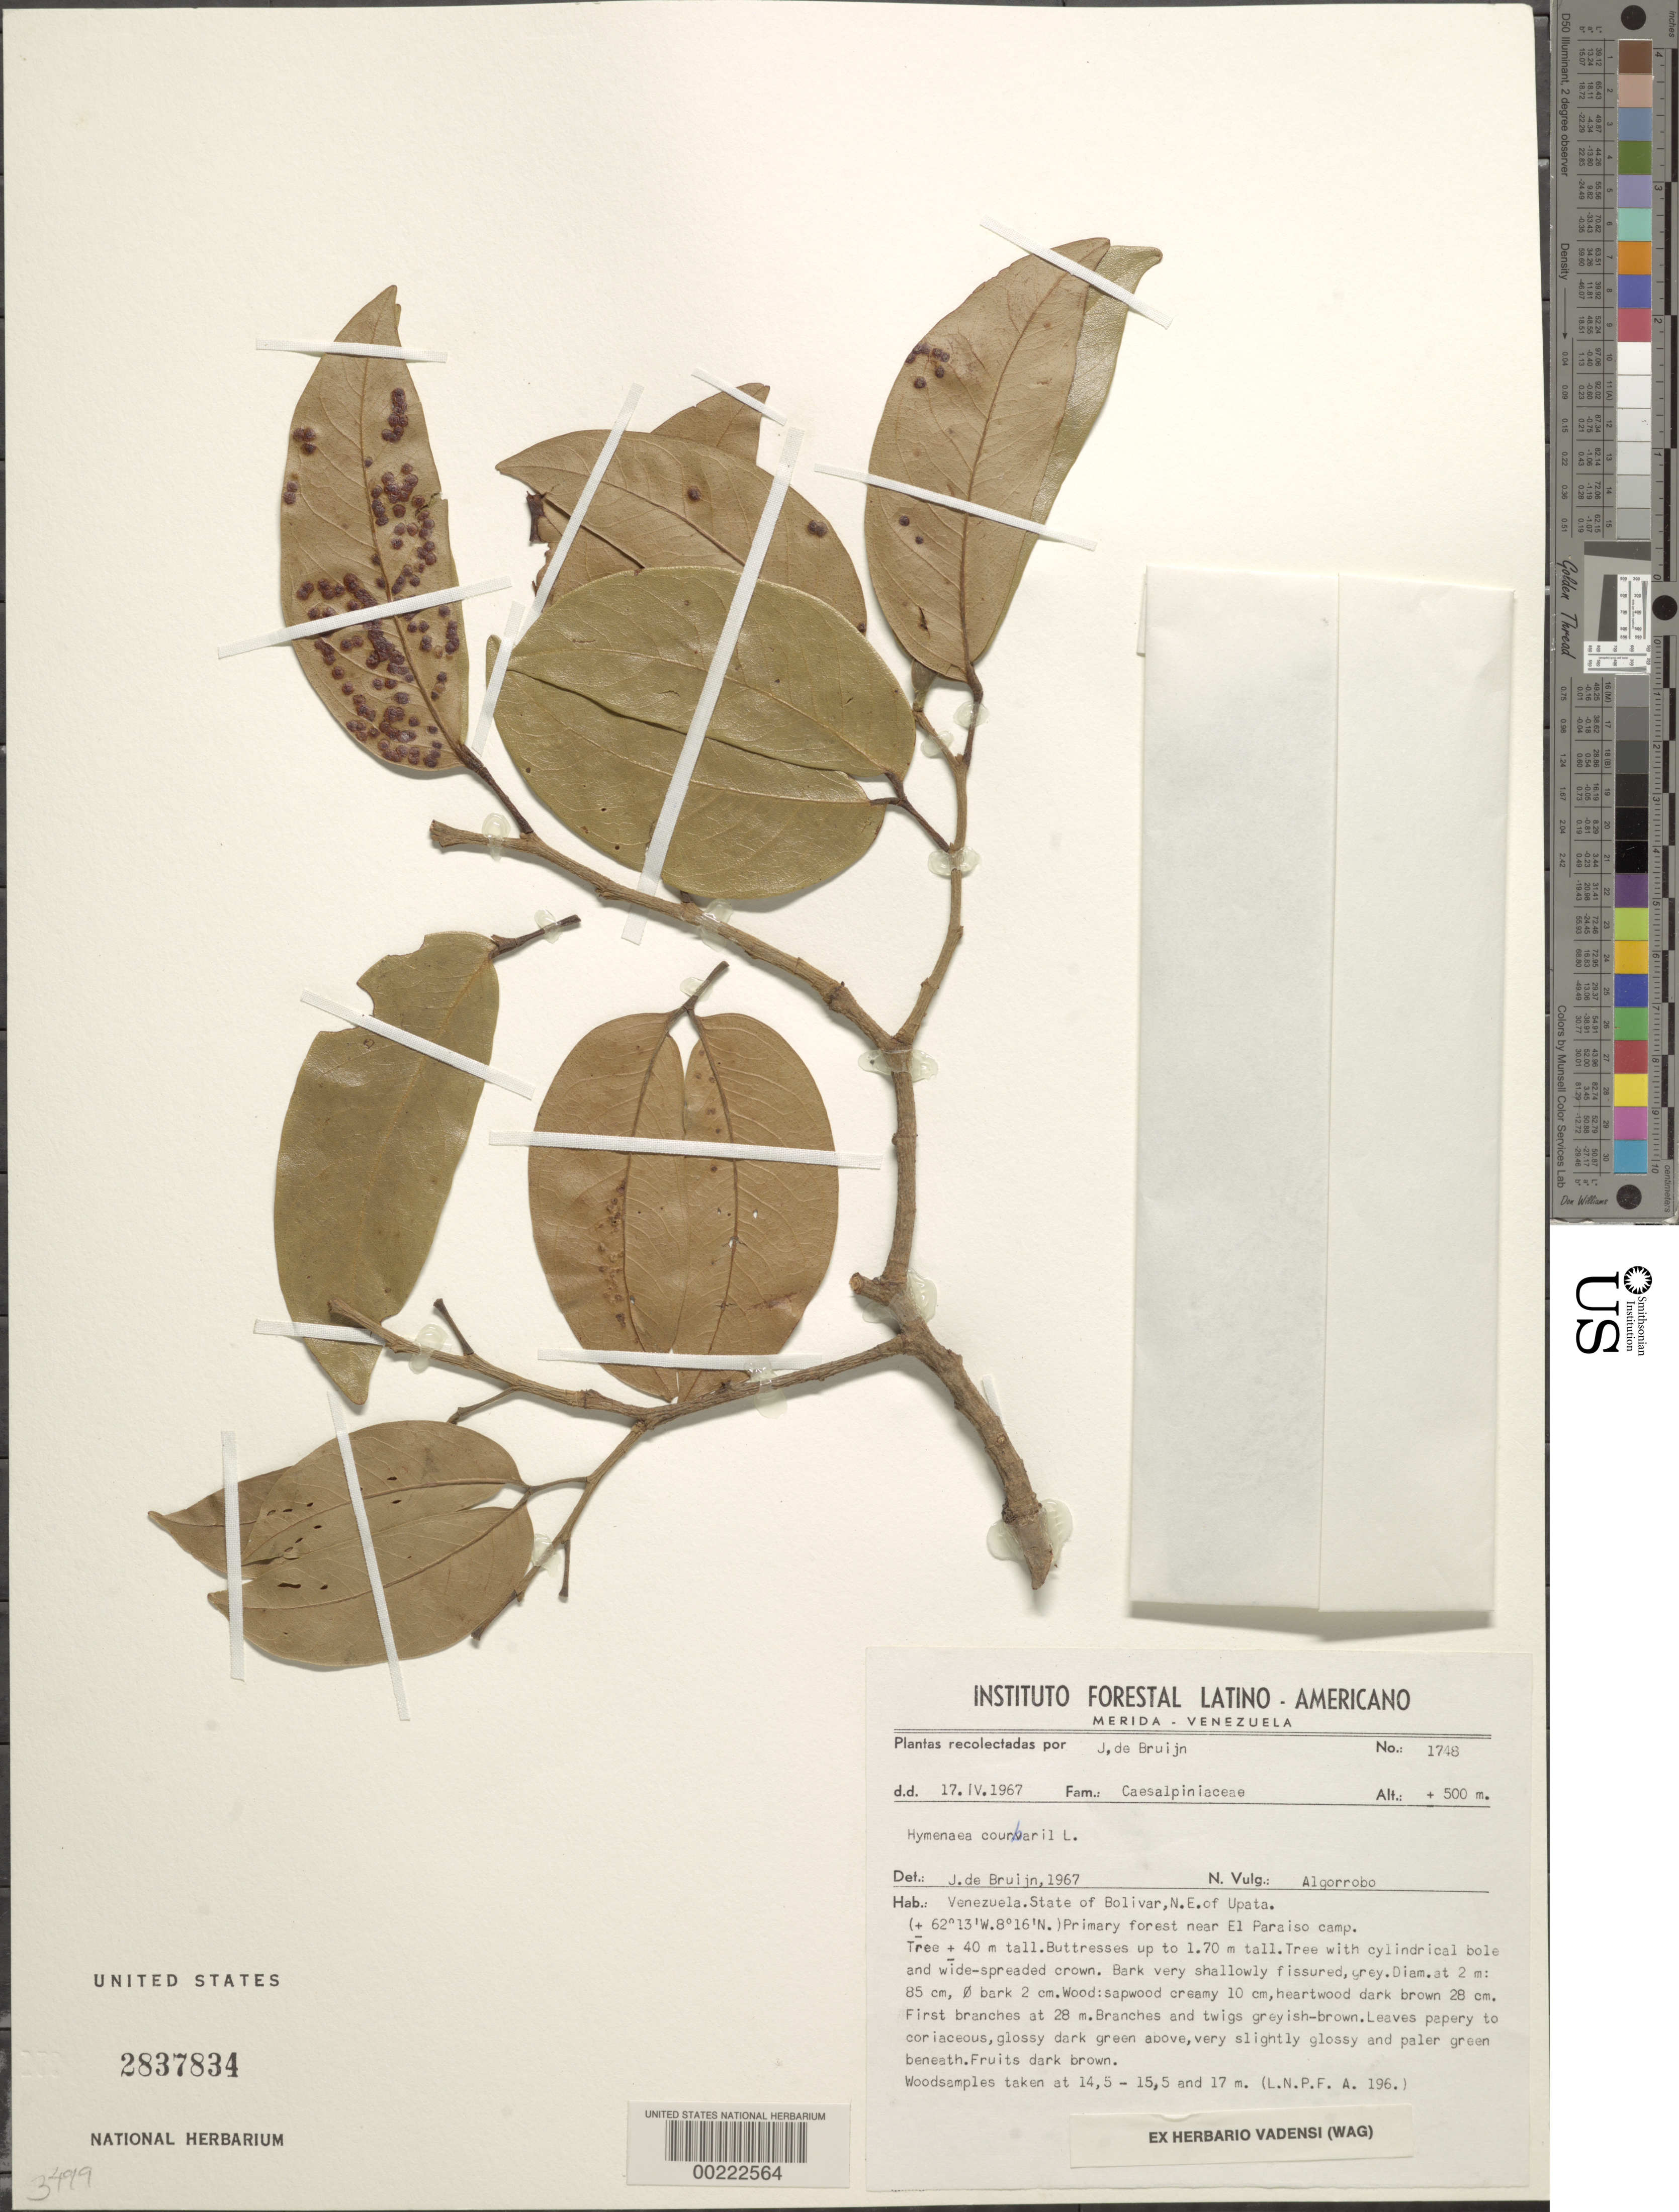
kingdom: Plantae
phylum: Tracheophyta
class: Magnoliopsida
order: Fabales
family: Fabaceae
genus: Hymenaea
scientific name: Hymenaea courbaril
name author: L.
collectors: J. Bruijn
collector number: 1748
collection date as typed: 17 Apr 1967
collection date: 1967-04-17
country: Venezuela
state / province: Bolivar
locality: Ne of upata, near el araiso camp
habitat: Primary forest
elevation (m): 250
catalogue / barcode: US 2837834